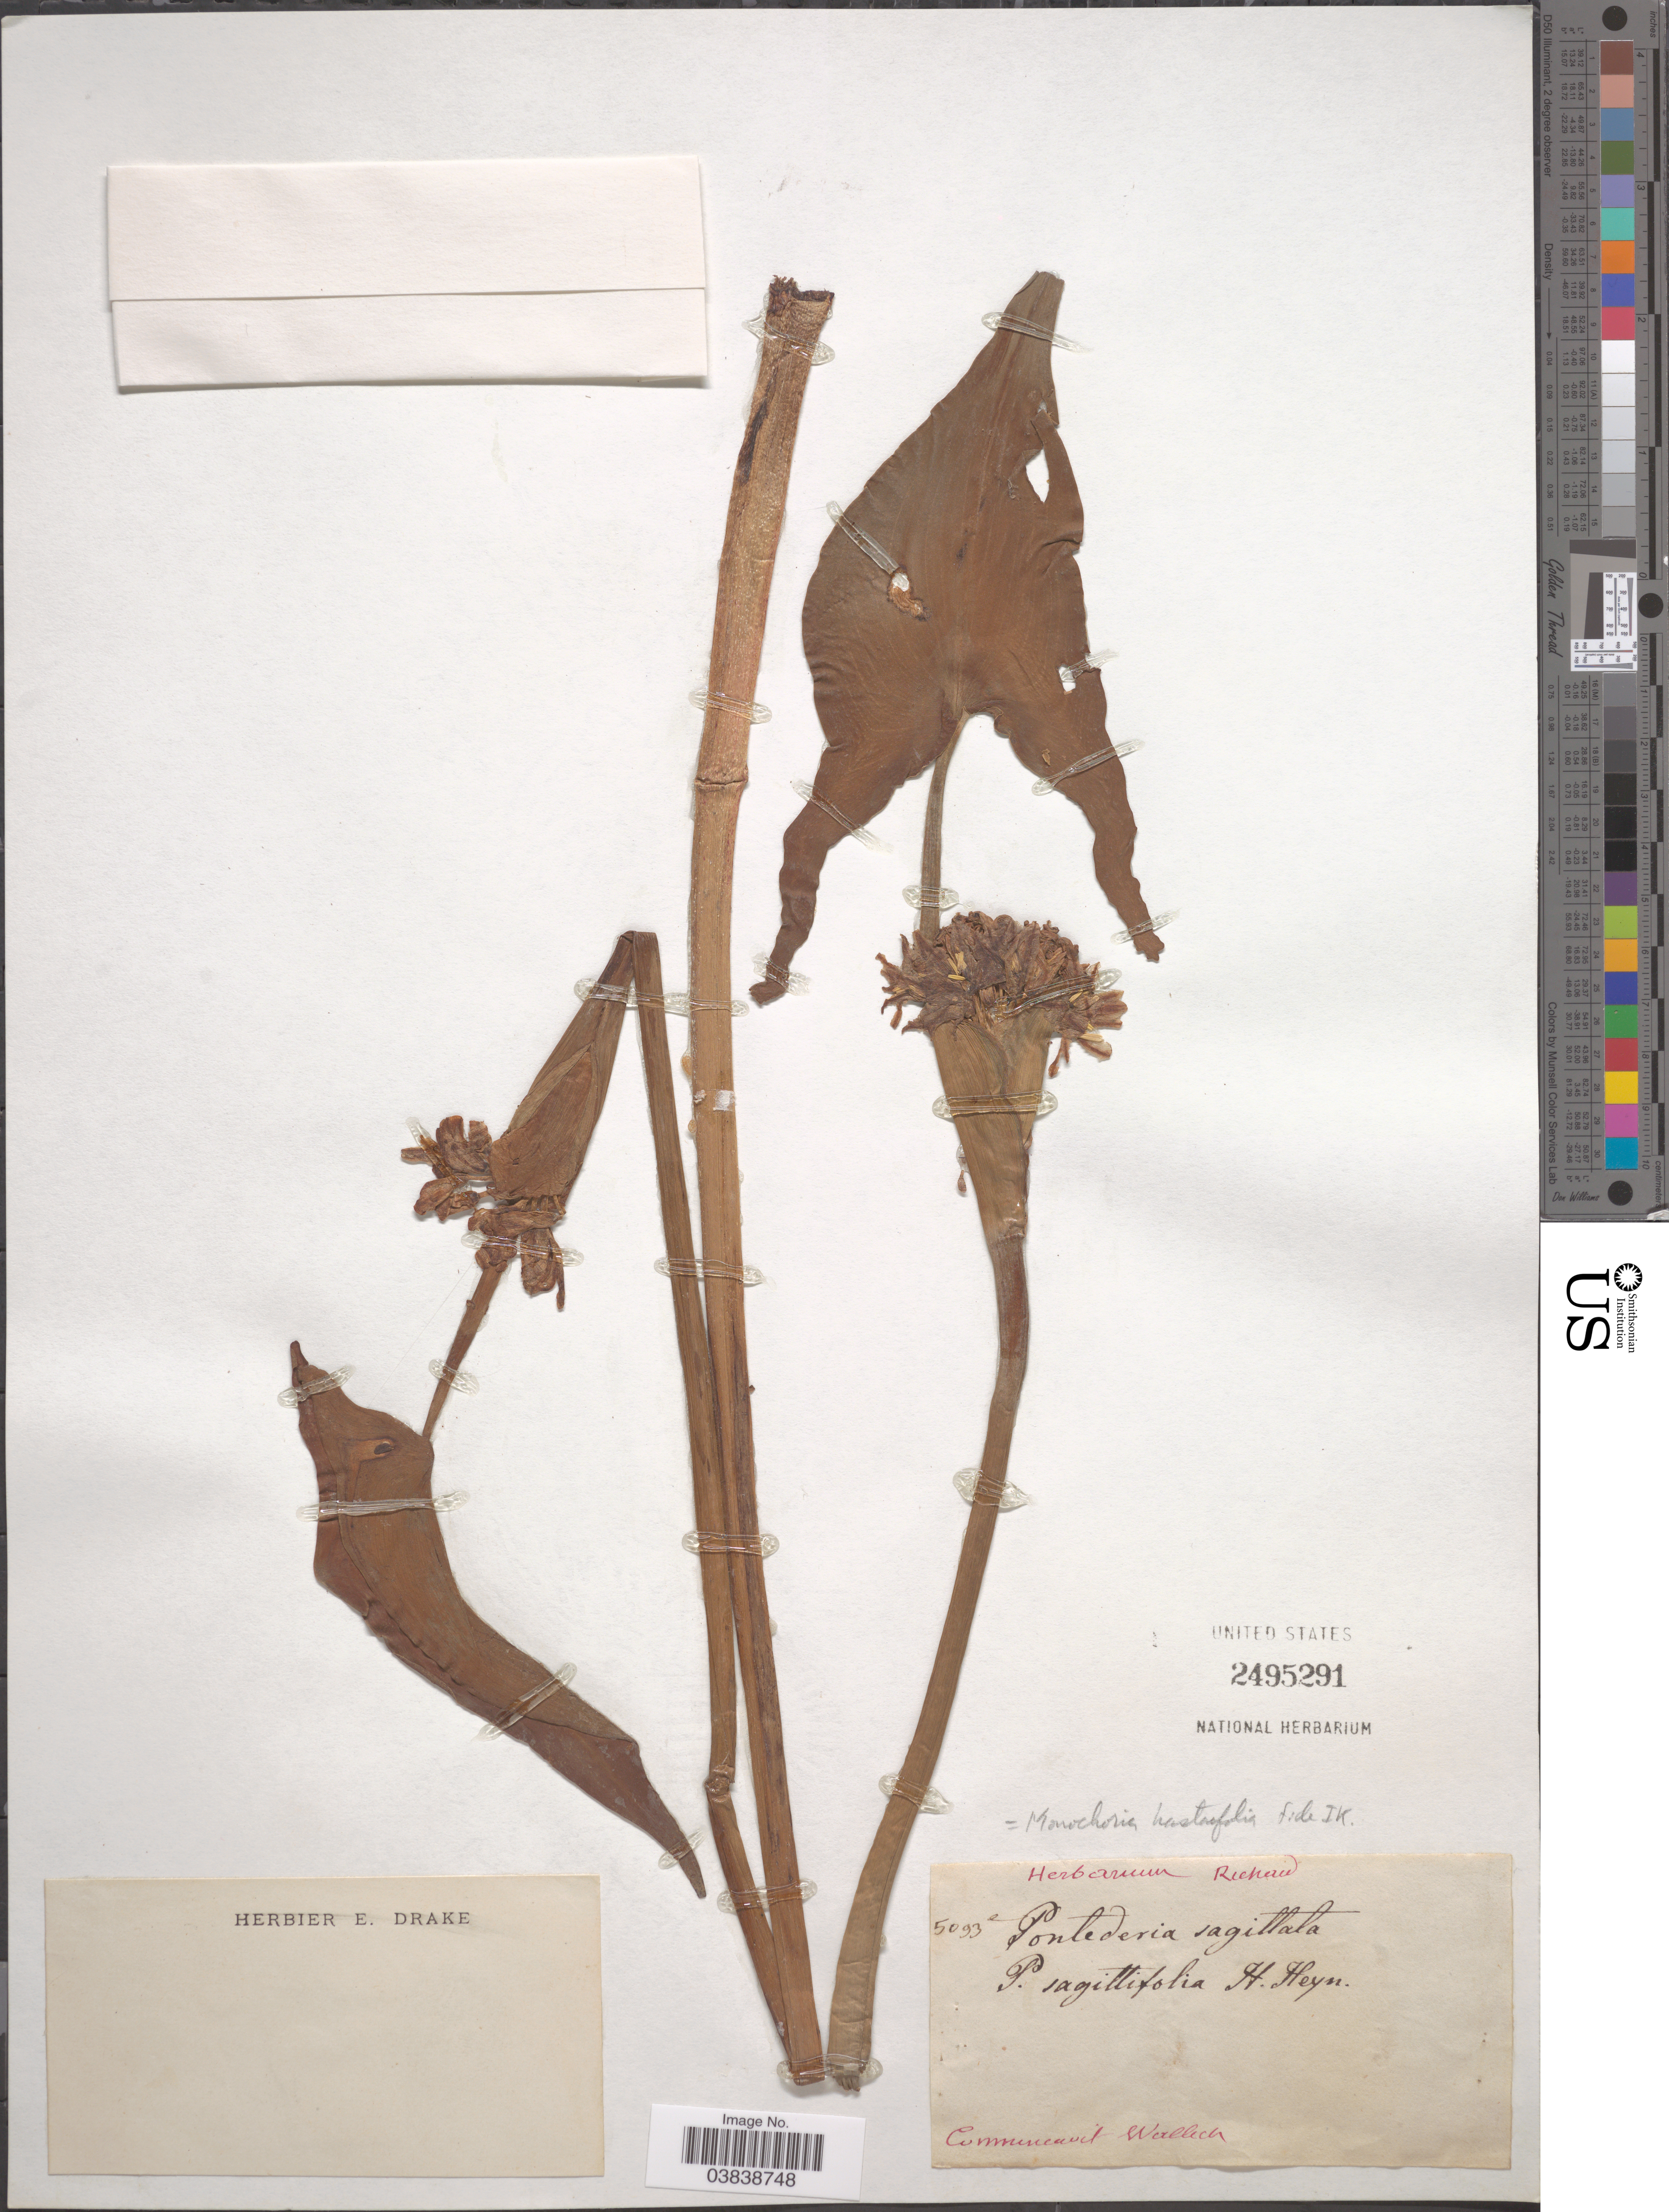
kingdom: Plantae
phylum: Tracheophyta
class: Liliopsida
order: Commelinales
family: Pontederiaceae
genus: Monochoria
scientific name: Monochoria hastifolia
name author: C. Presl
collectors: ex herb. Richard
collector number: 5093a*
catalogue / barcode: US 2495291